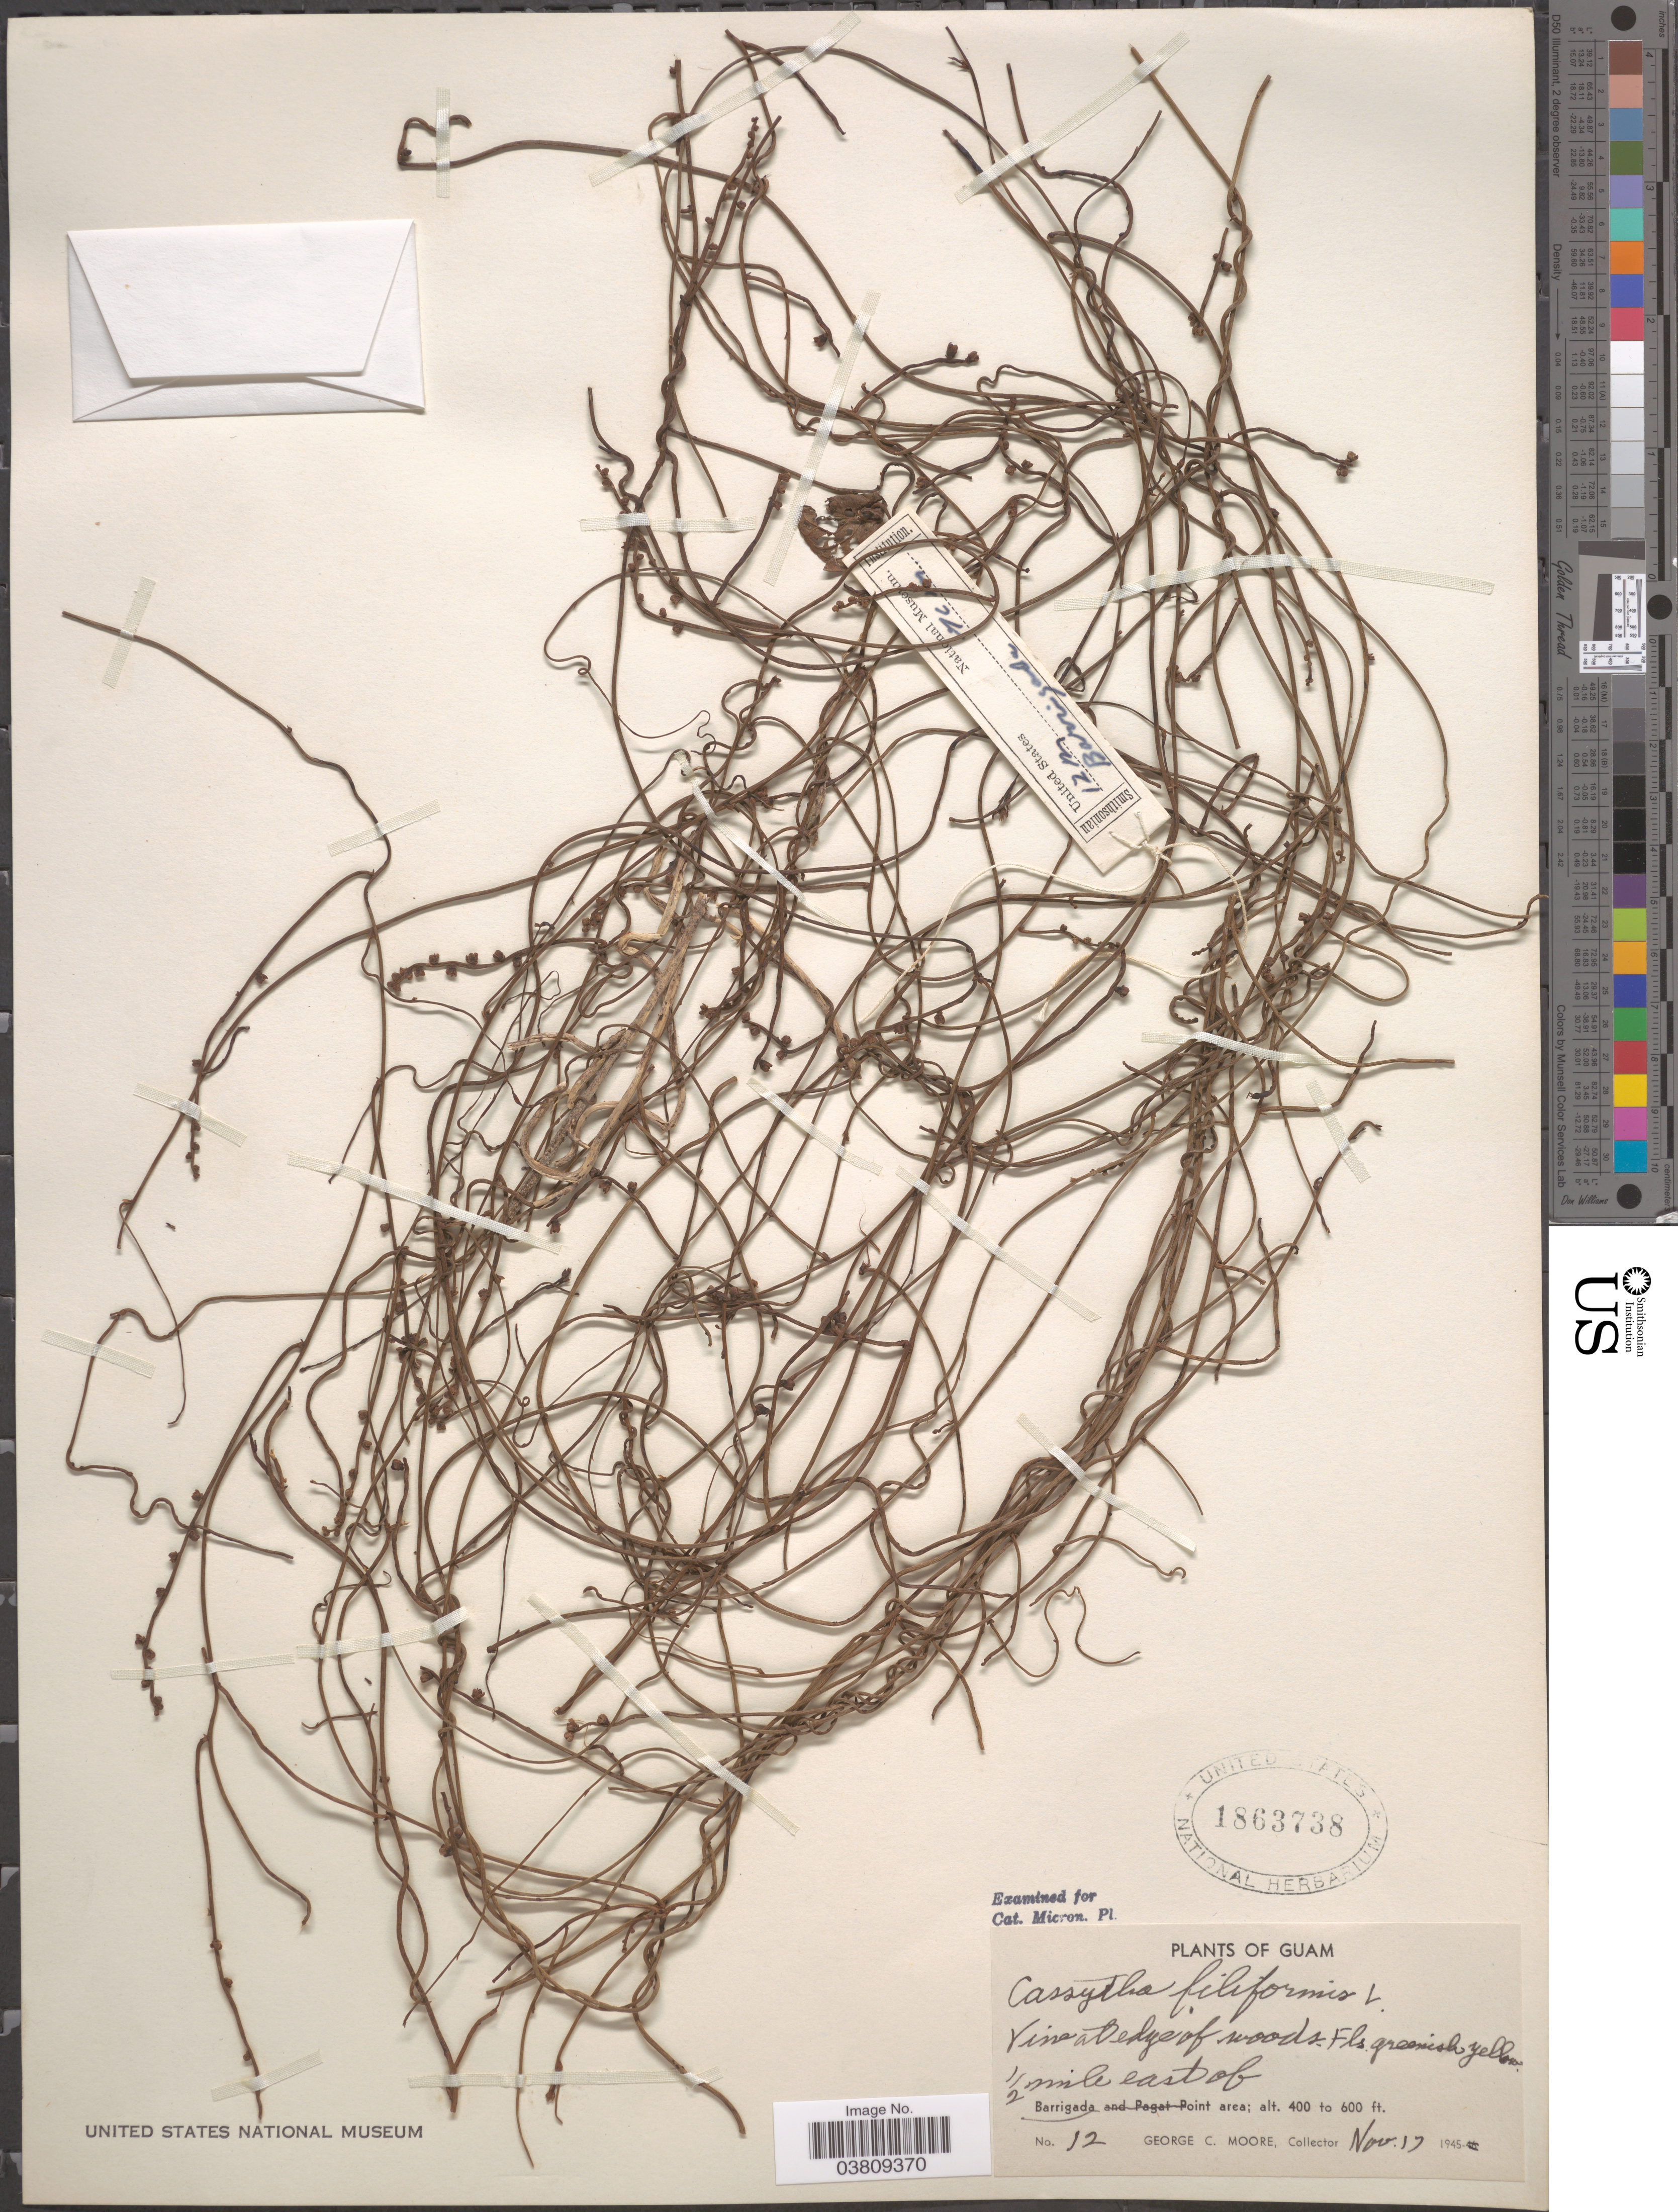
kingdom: Plantae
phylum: Tracheophyta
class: Magnoliopsida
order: Laurales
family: Lauraceae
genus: Cassytha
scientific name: Cassytha filiformis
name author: L.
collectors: G. C. Moore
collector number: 12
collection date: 1945-11-17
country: Guam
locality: ½ mile east of Point [unsure placement] area.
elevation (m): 122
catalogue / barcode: US 1863738